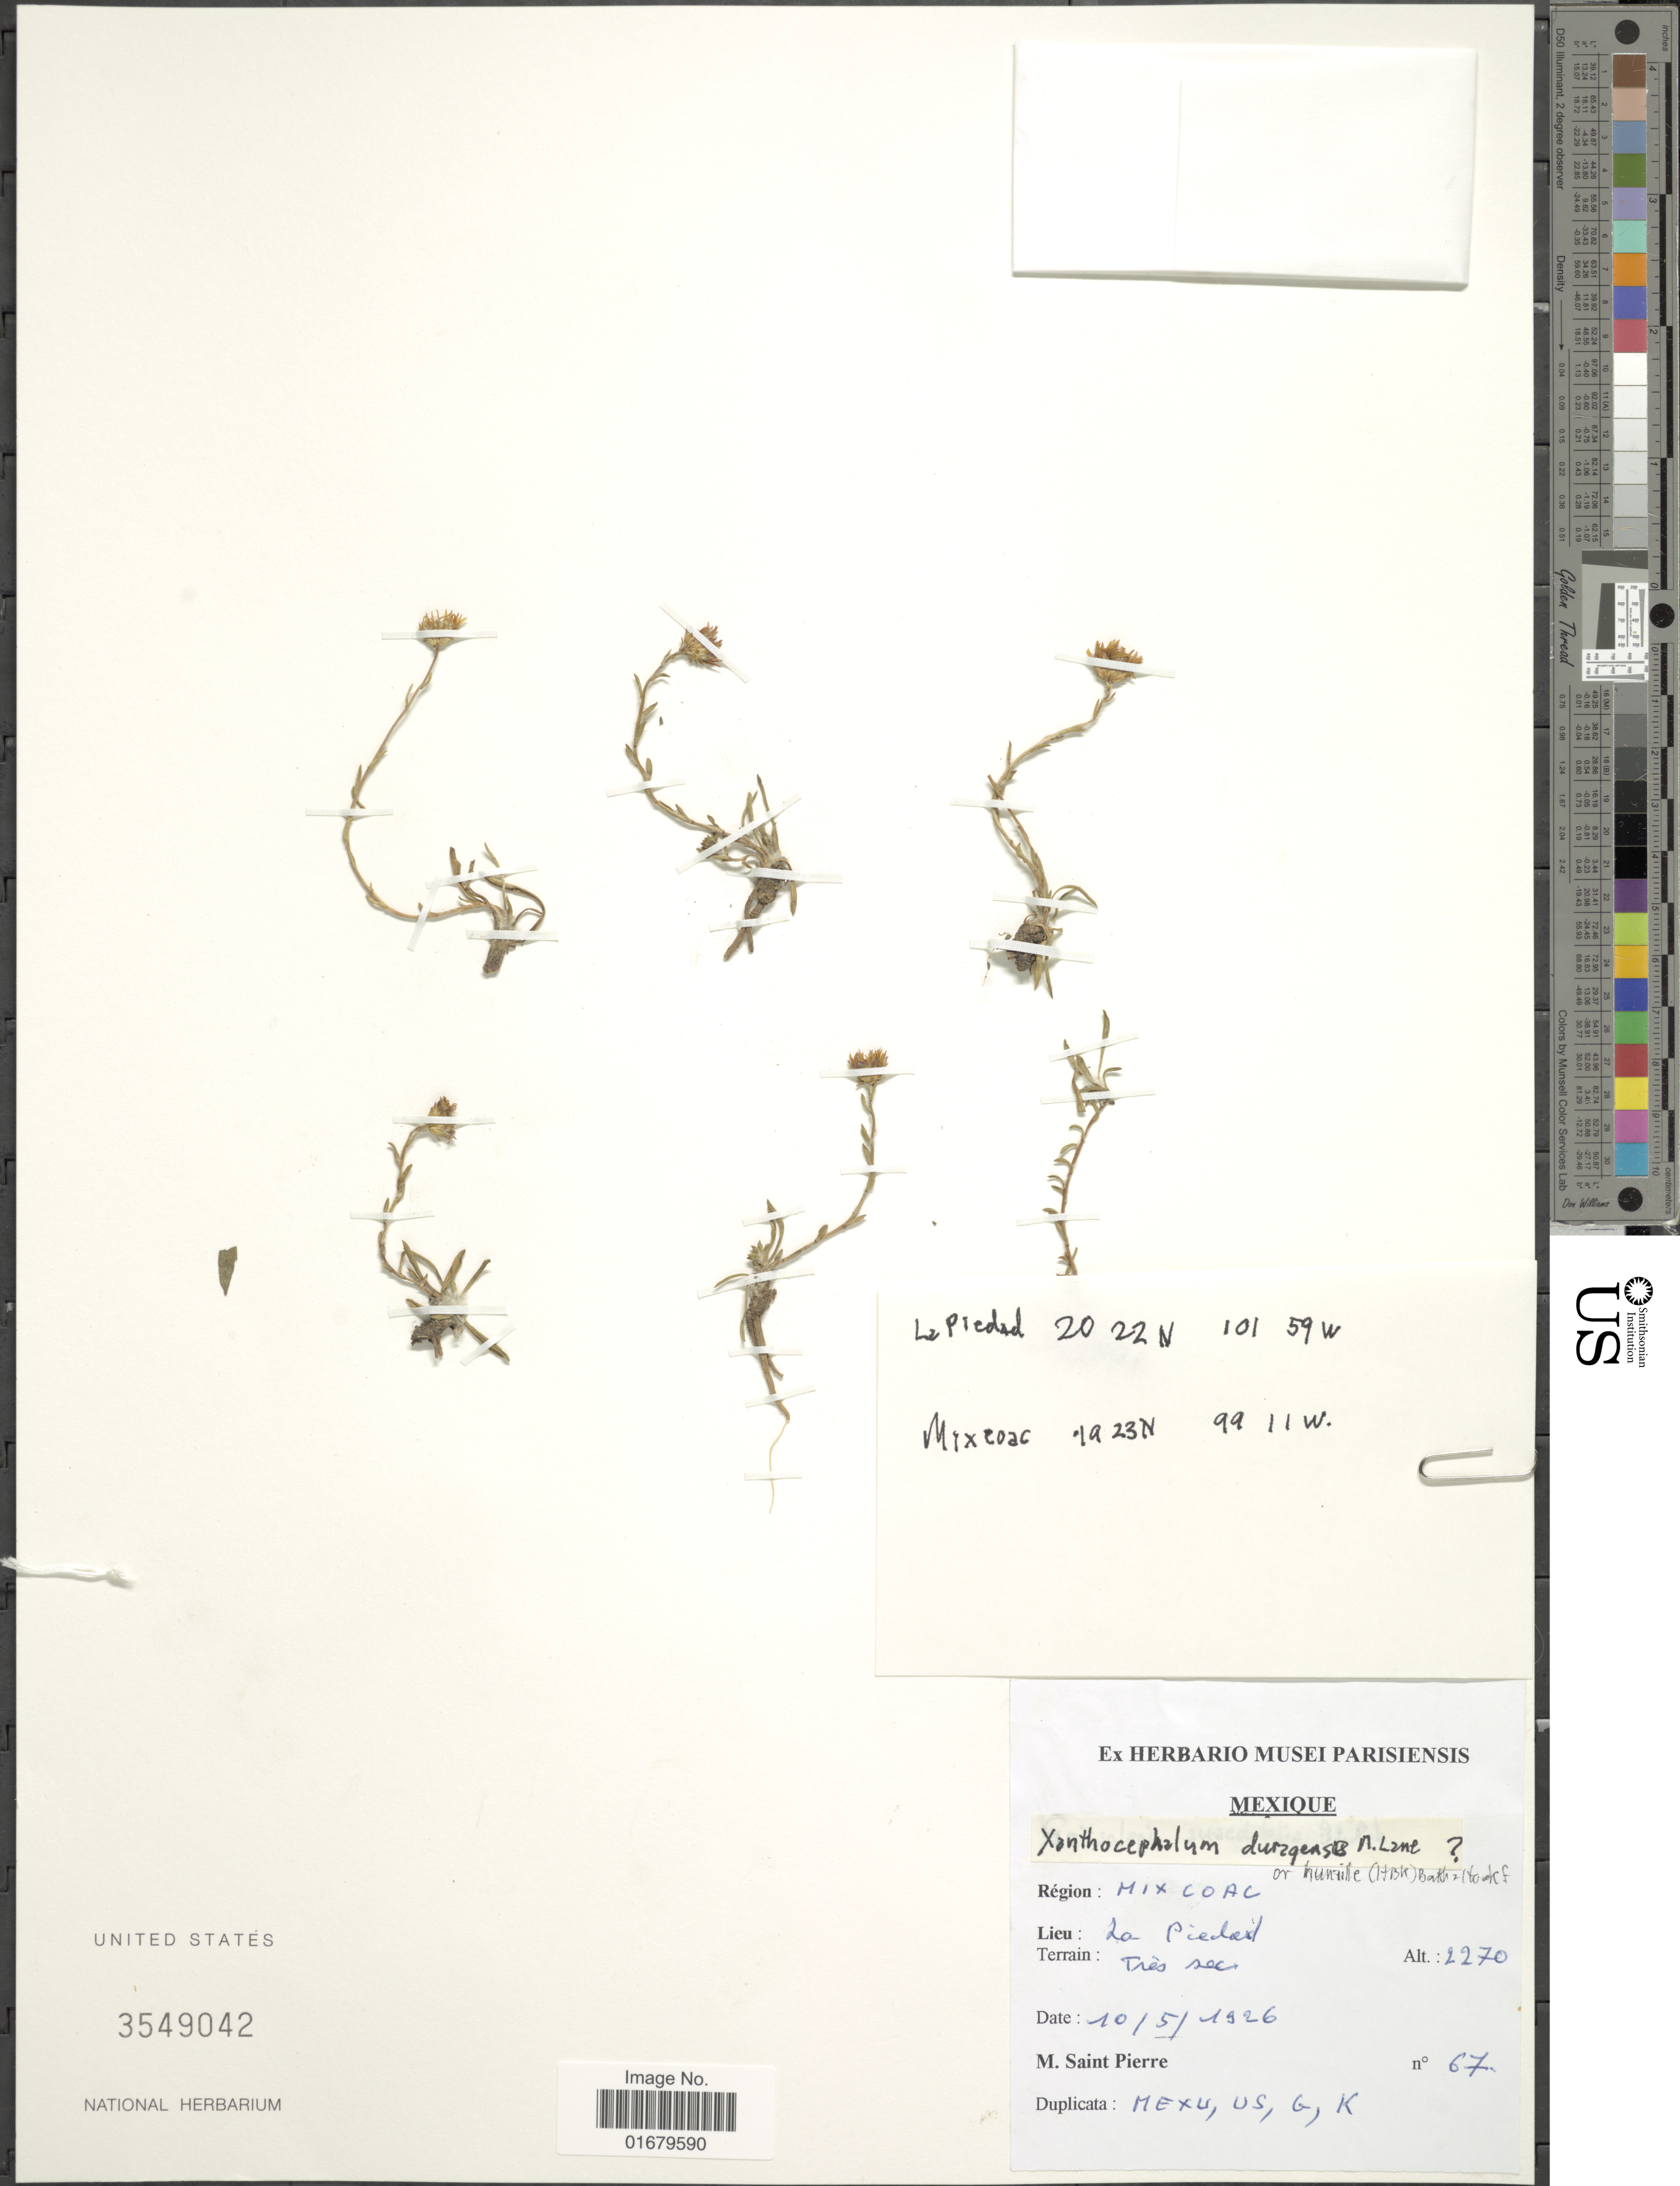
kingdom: Plantae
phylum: Tracheophyta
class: Magnoliopsida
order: Asterales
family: Asteraceae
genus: Xanthocephalum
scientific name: Xanthocephalum durangense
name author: M.A. Lane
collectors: M. Saint-Pierre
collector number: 67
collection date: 1926-05-10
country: Mexico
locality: Région: Mixcoac, La Pieded, Trés sec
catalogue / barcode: US 3549042